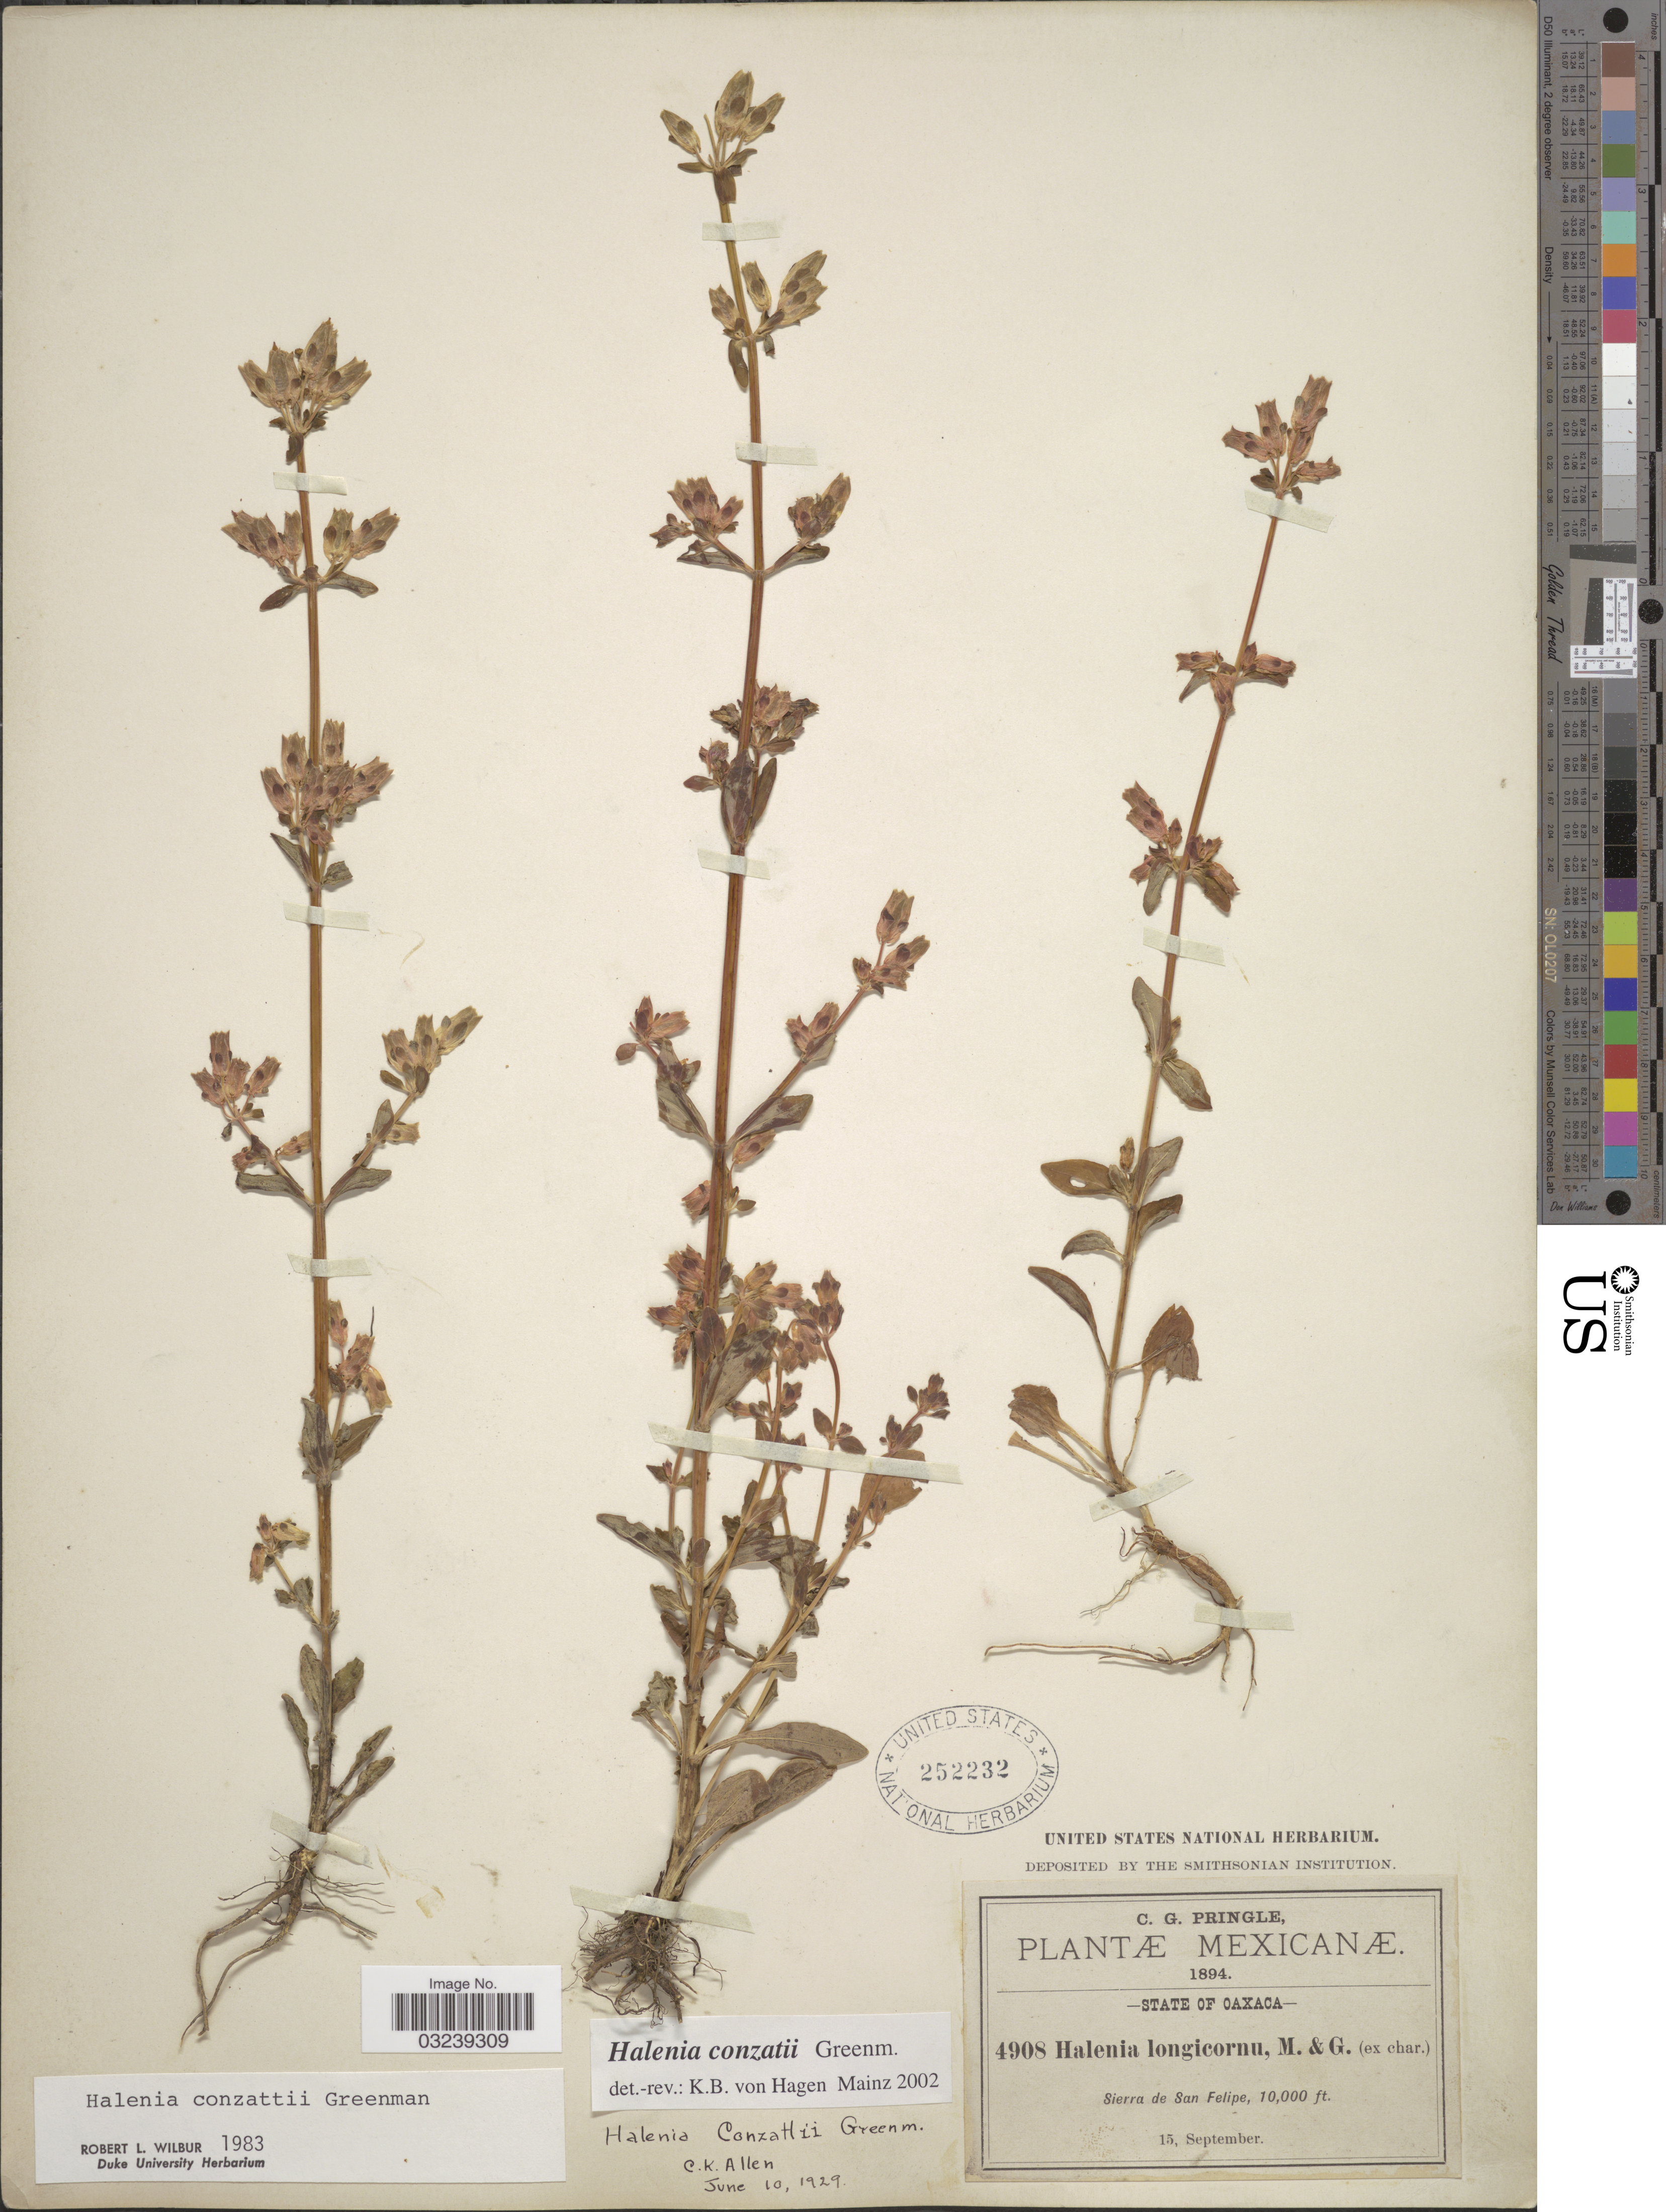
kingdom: Plantae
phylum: Tracheophyta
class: Magnoliopsida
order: Gentianales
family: Gentianaceae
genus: Halenia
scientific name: Halenia conzattii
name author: Greenm.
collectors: C. G. Pringle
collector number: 4908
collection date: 1894-09-15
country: Mexico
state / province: Oaxaca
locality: Sierra de San Felipe.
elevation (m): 3048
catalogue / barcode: US 252232